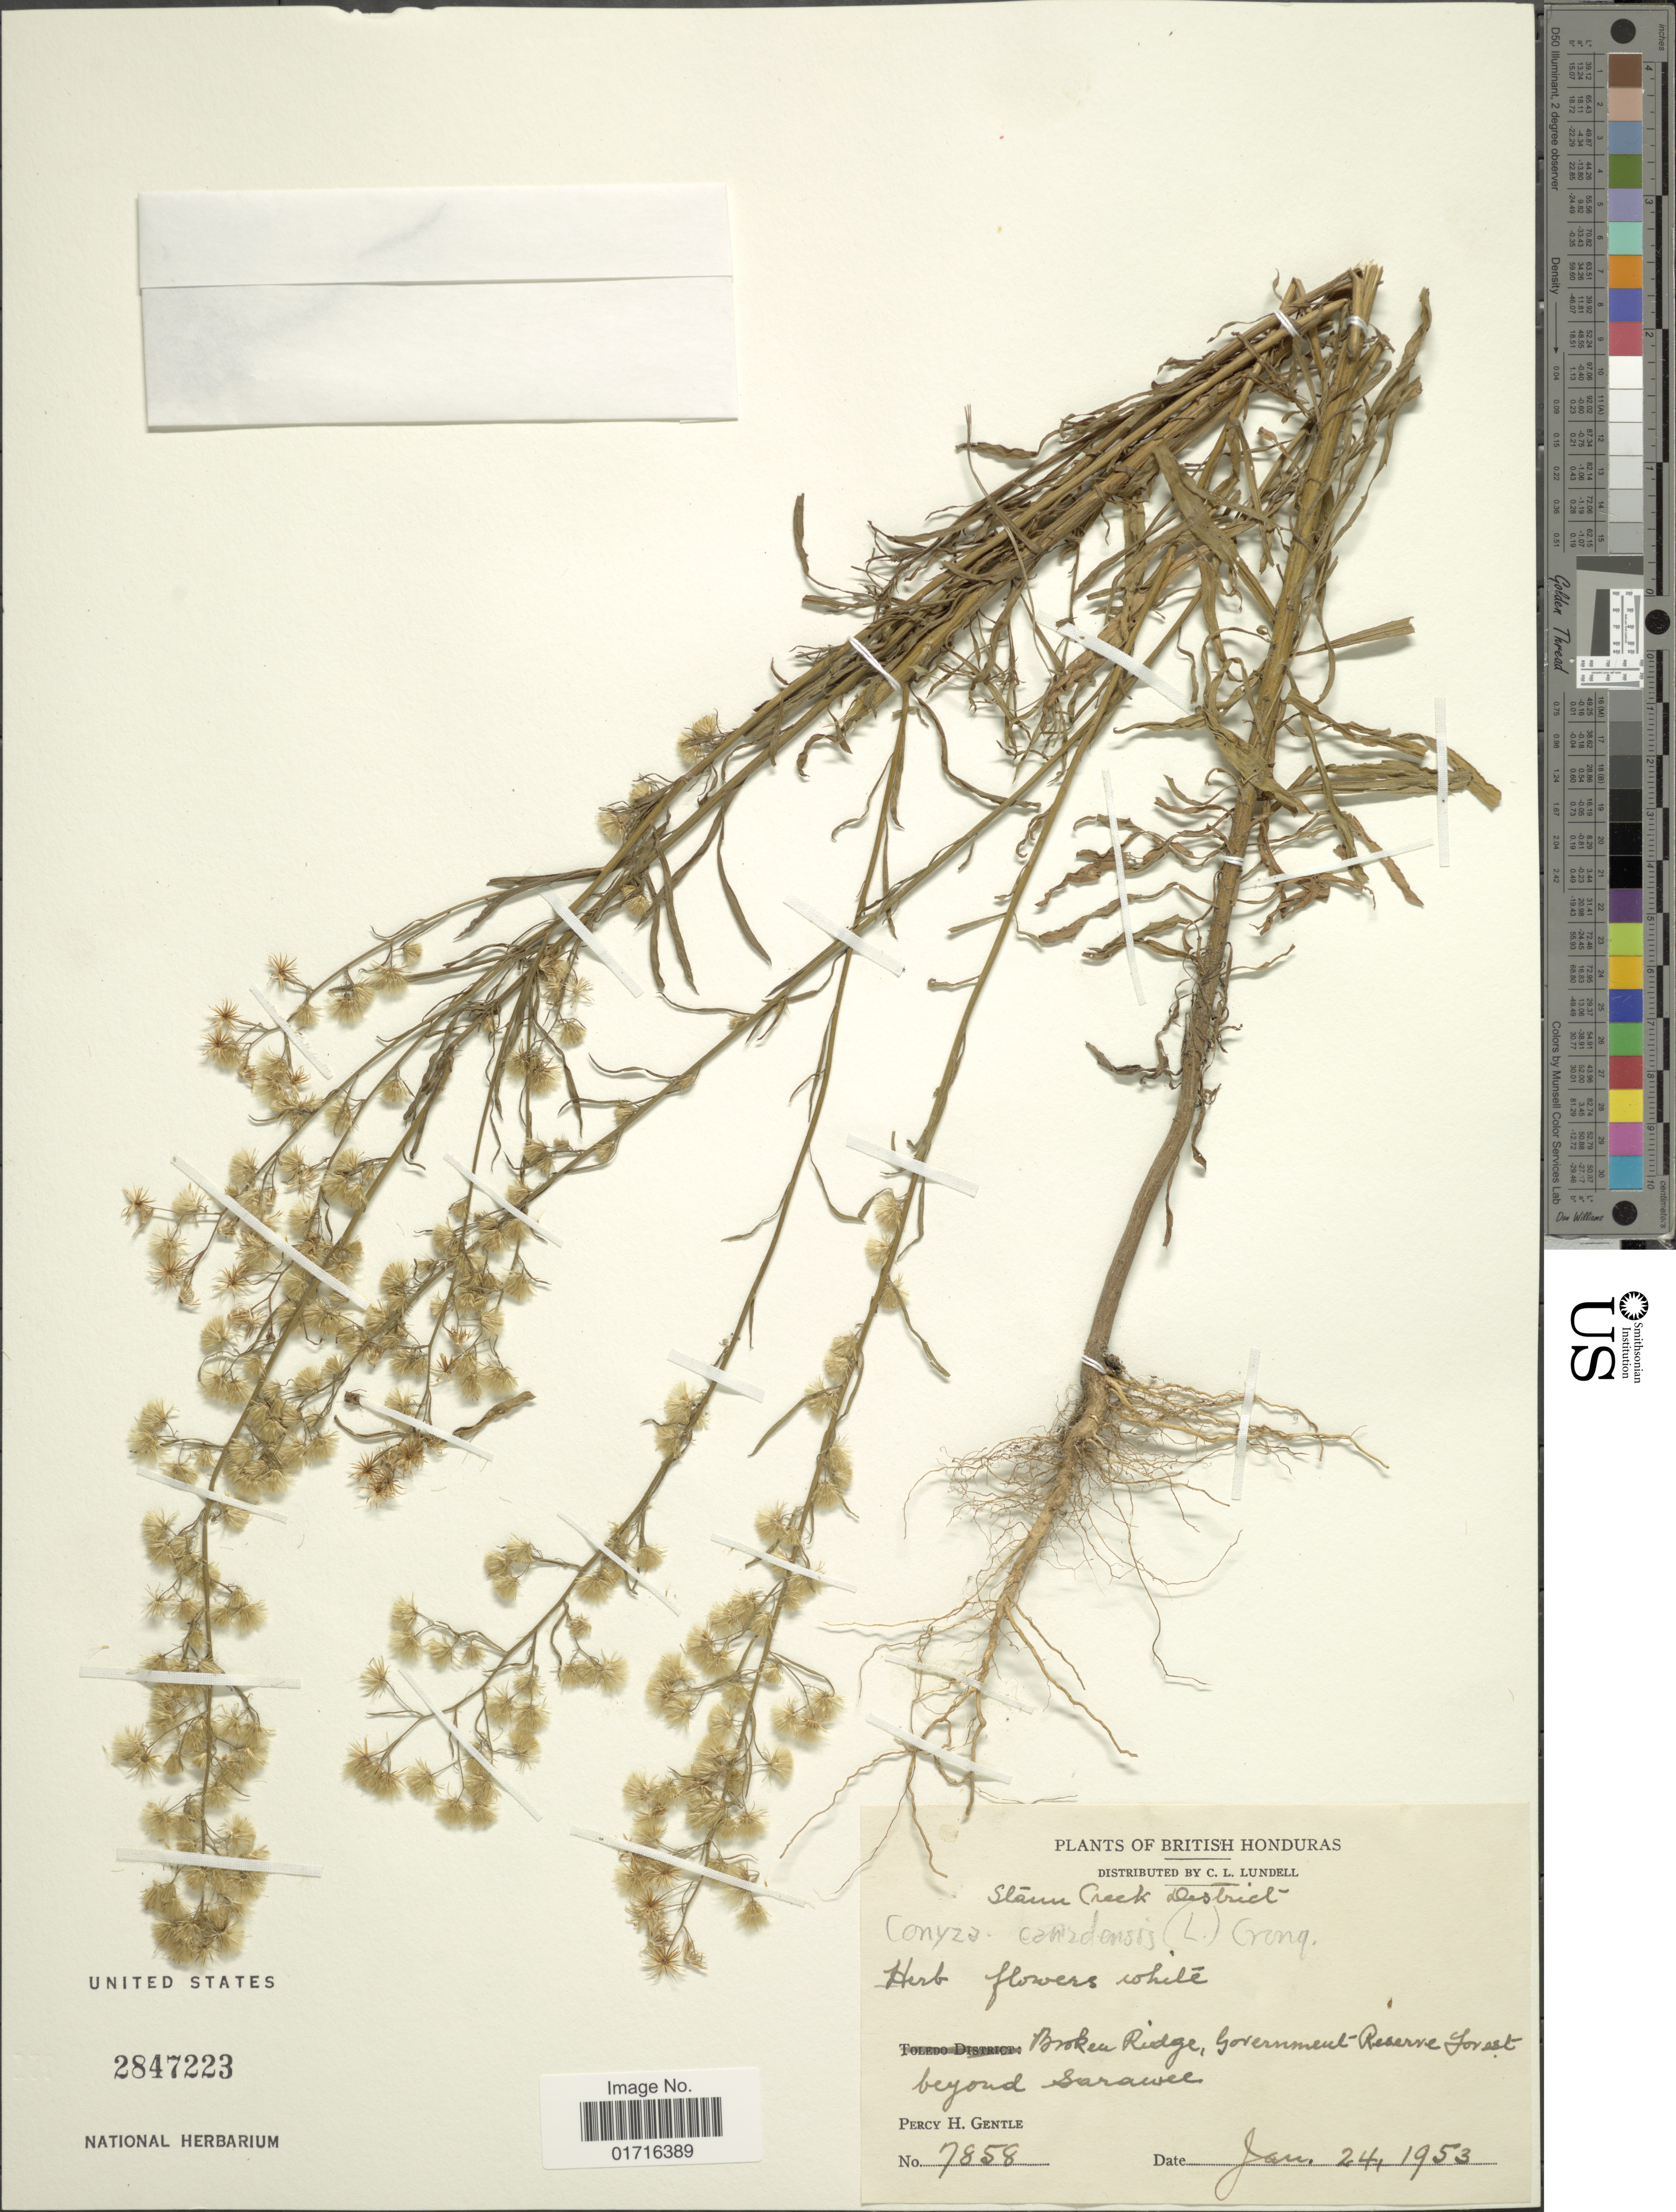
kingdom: Plantae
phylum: Tracheophyta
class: Magnoliopsida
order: Asterales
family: Asteraceae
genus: Conyza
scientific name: Conyza canadensis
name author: (L.) Cronq.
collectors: P. H. Gentle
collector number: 7858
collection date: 1953-01-24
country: Belize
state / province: Stann Creek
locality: British Honduras, Stann Creek District, Broken Ridge, Government-Reserve Forest beyond Sarawee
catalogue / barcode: US 2847223